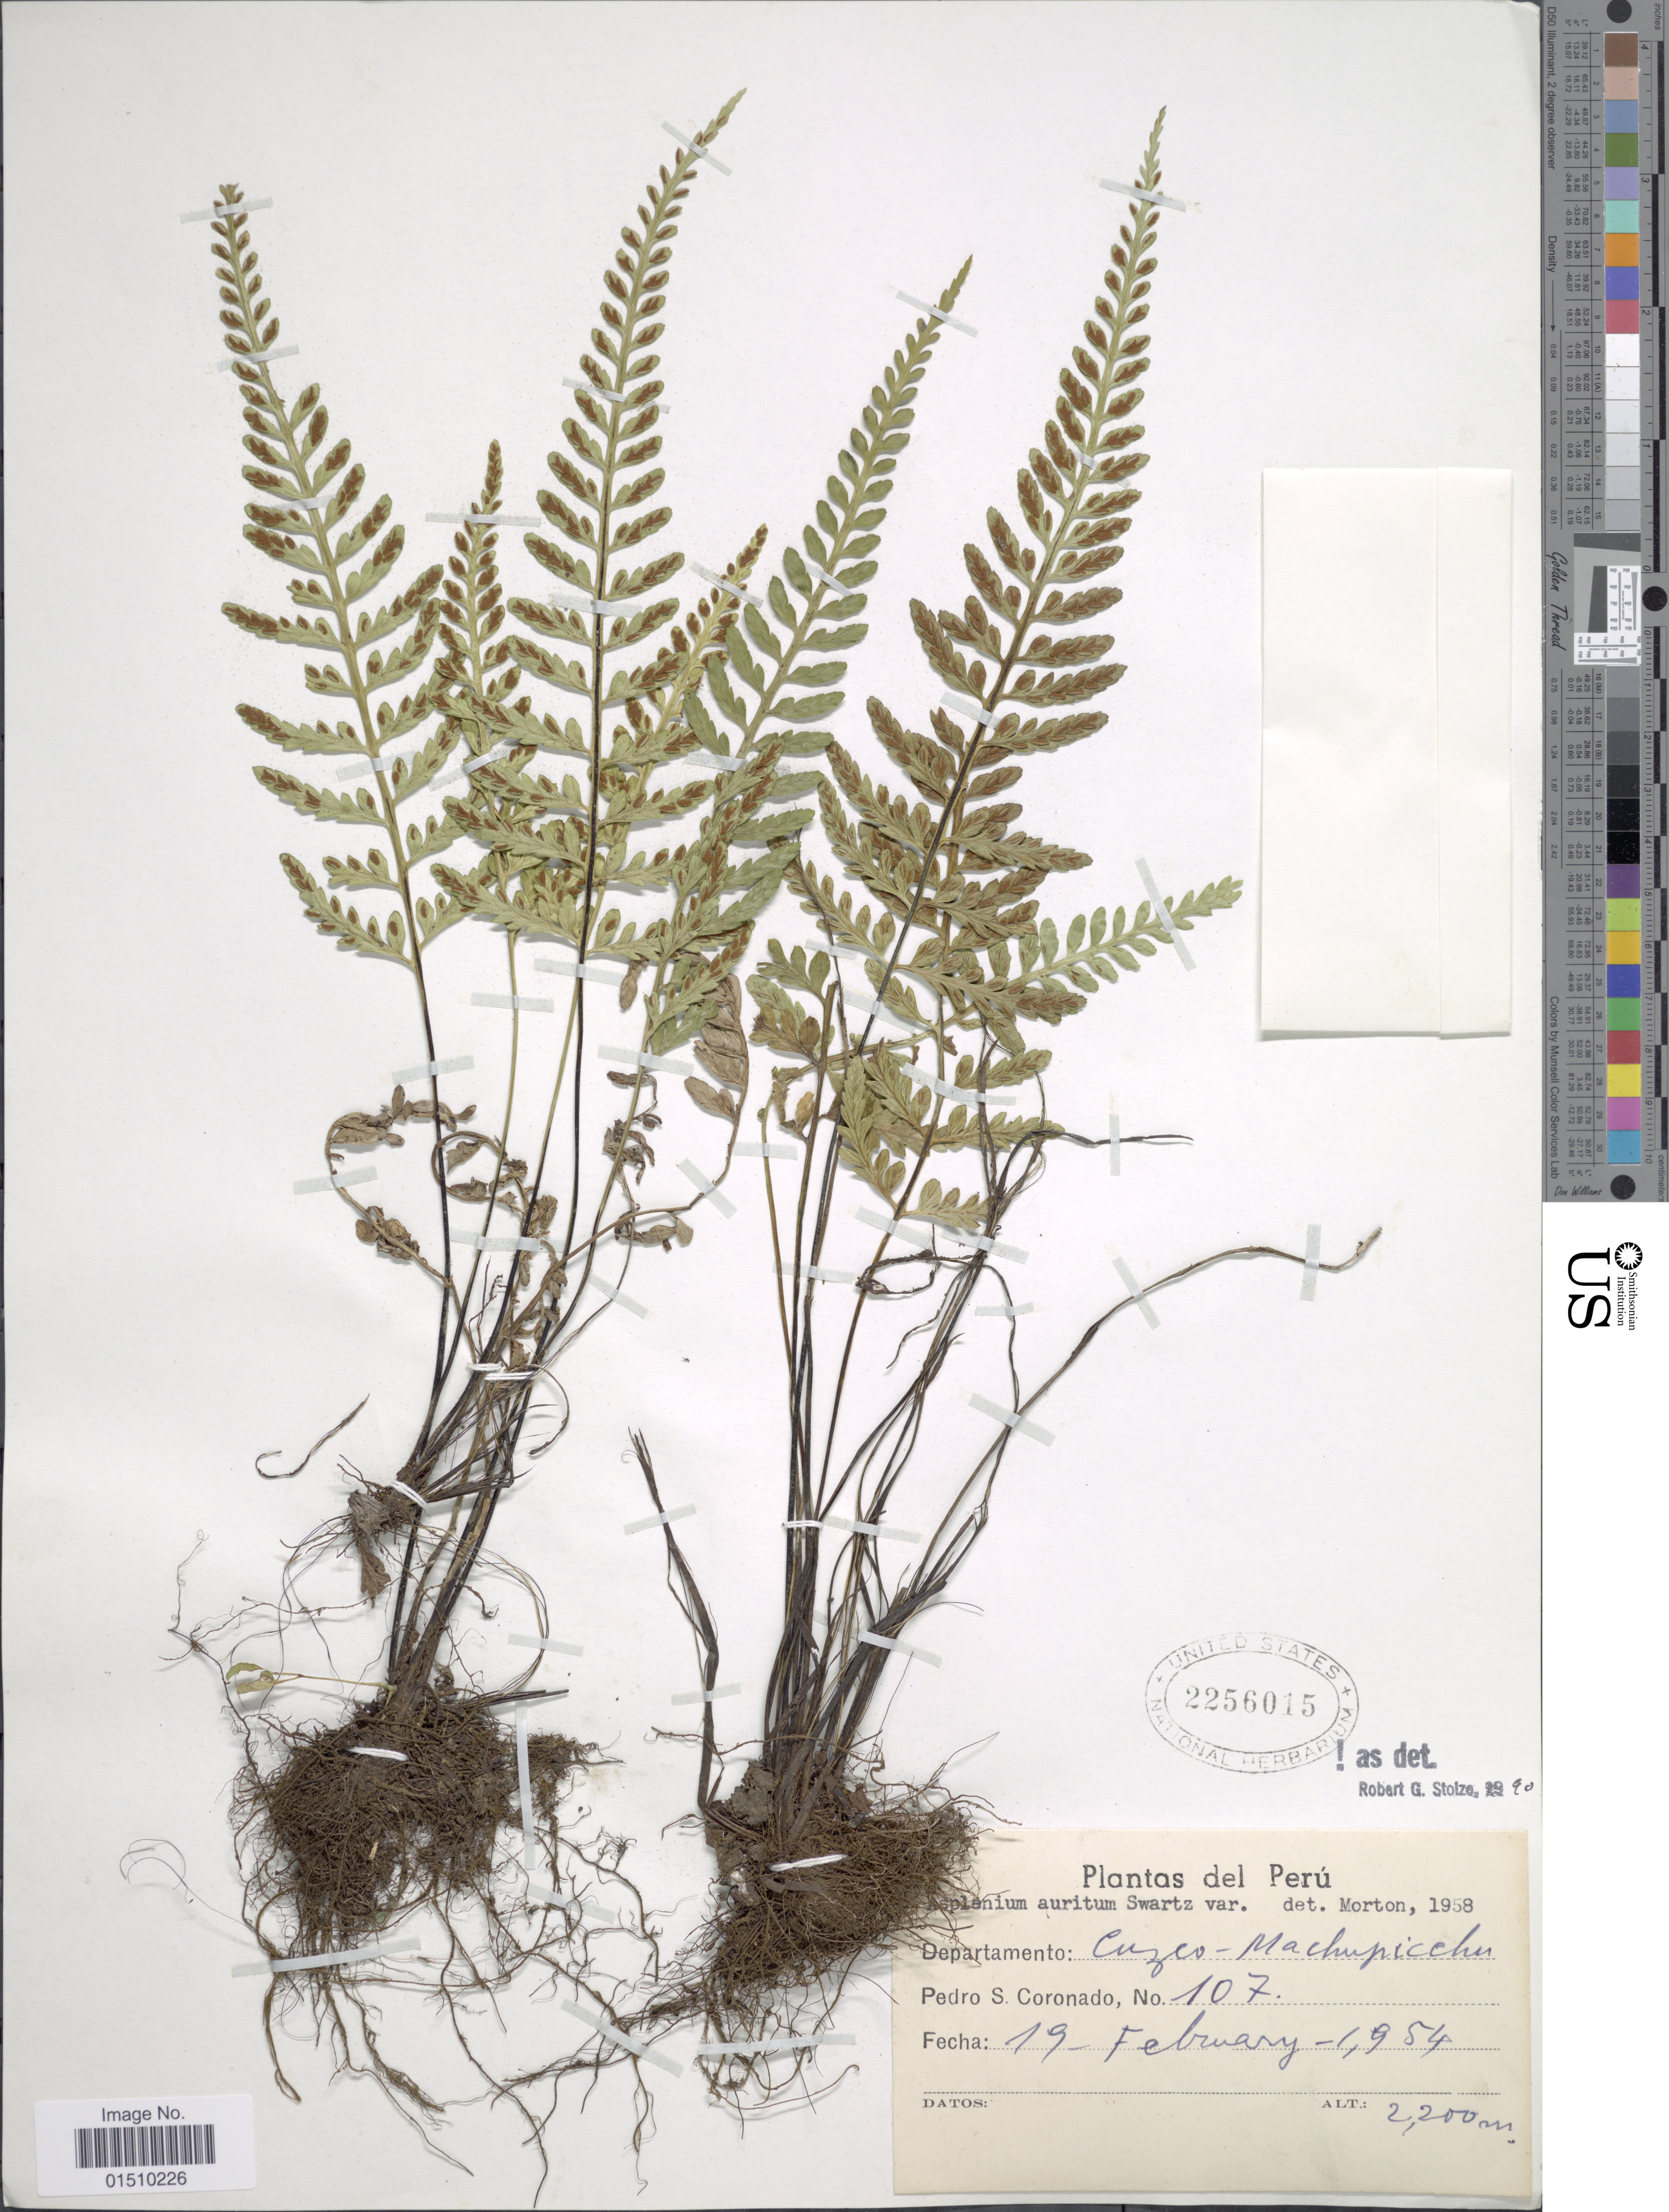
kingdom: Plantae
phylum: Tracheophyta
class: Polypodiopsida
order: Polypodiales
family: Aspleniaceae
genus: Asplenium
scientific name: Asplenium auritum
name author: Sw.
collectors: P. Coronado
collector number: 107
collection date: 1954-02-19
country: Peru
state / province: Cusco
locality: Peru, Departamento: Cuzco-Machupicchu.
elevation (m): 2200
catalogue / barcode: US 2256015